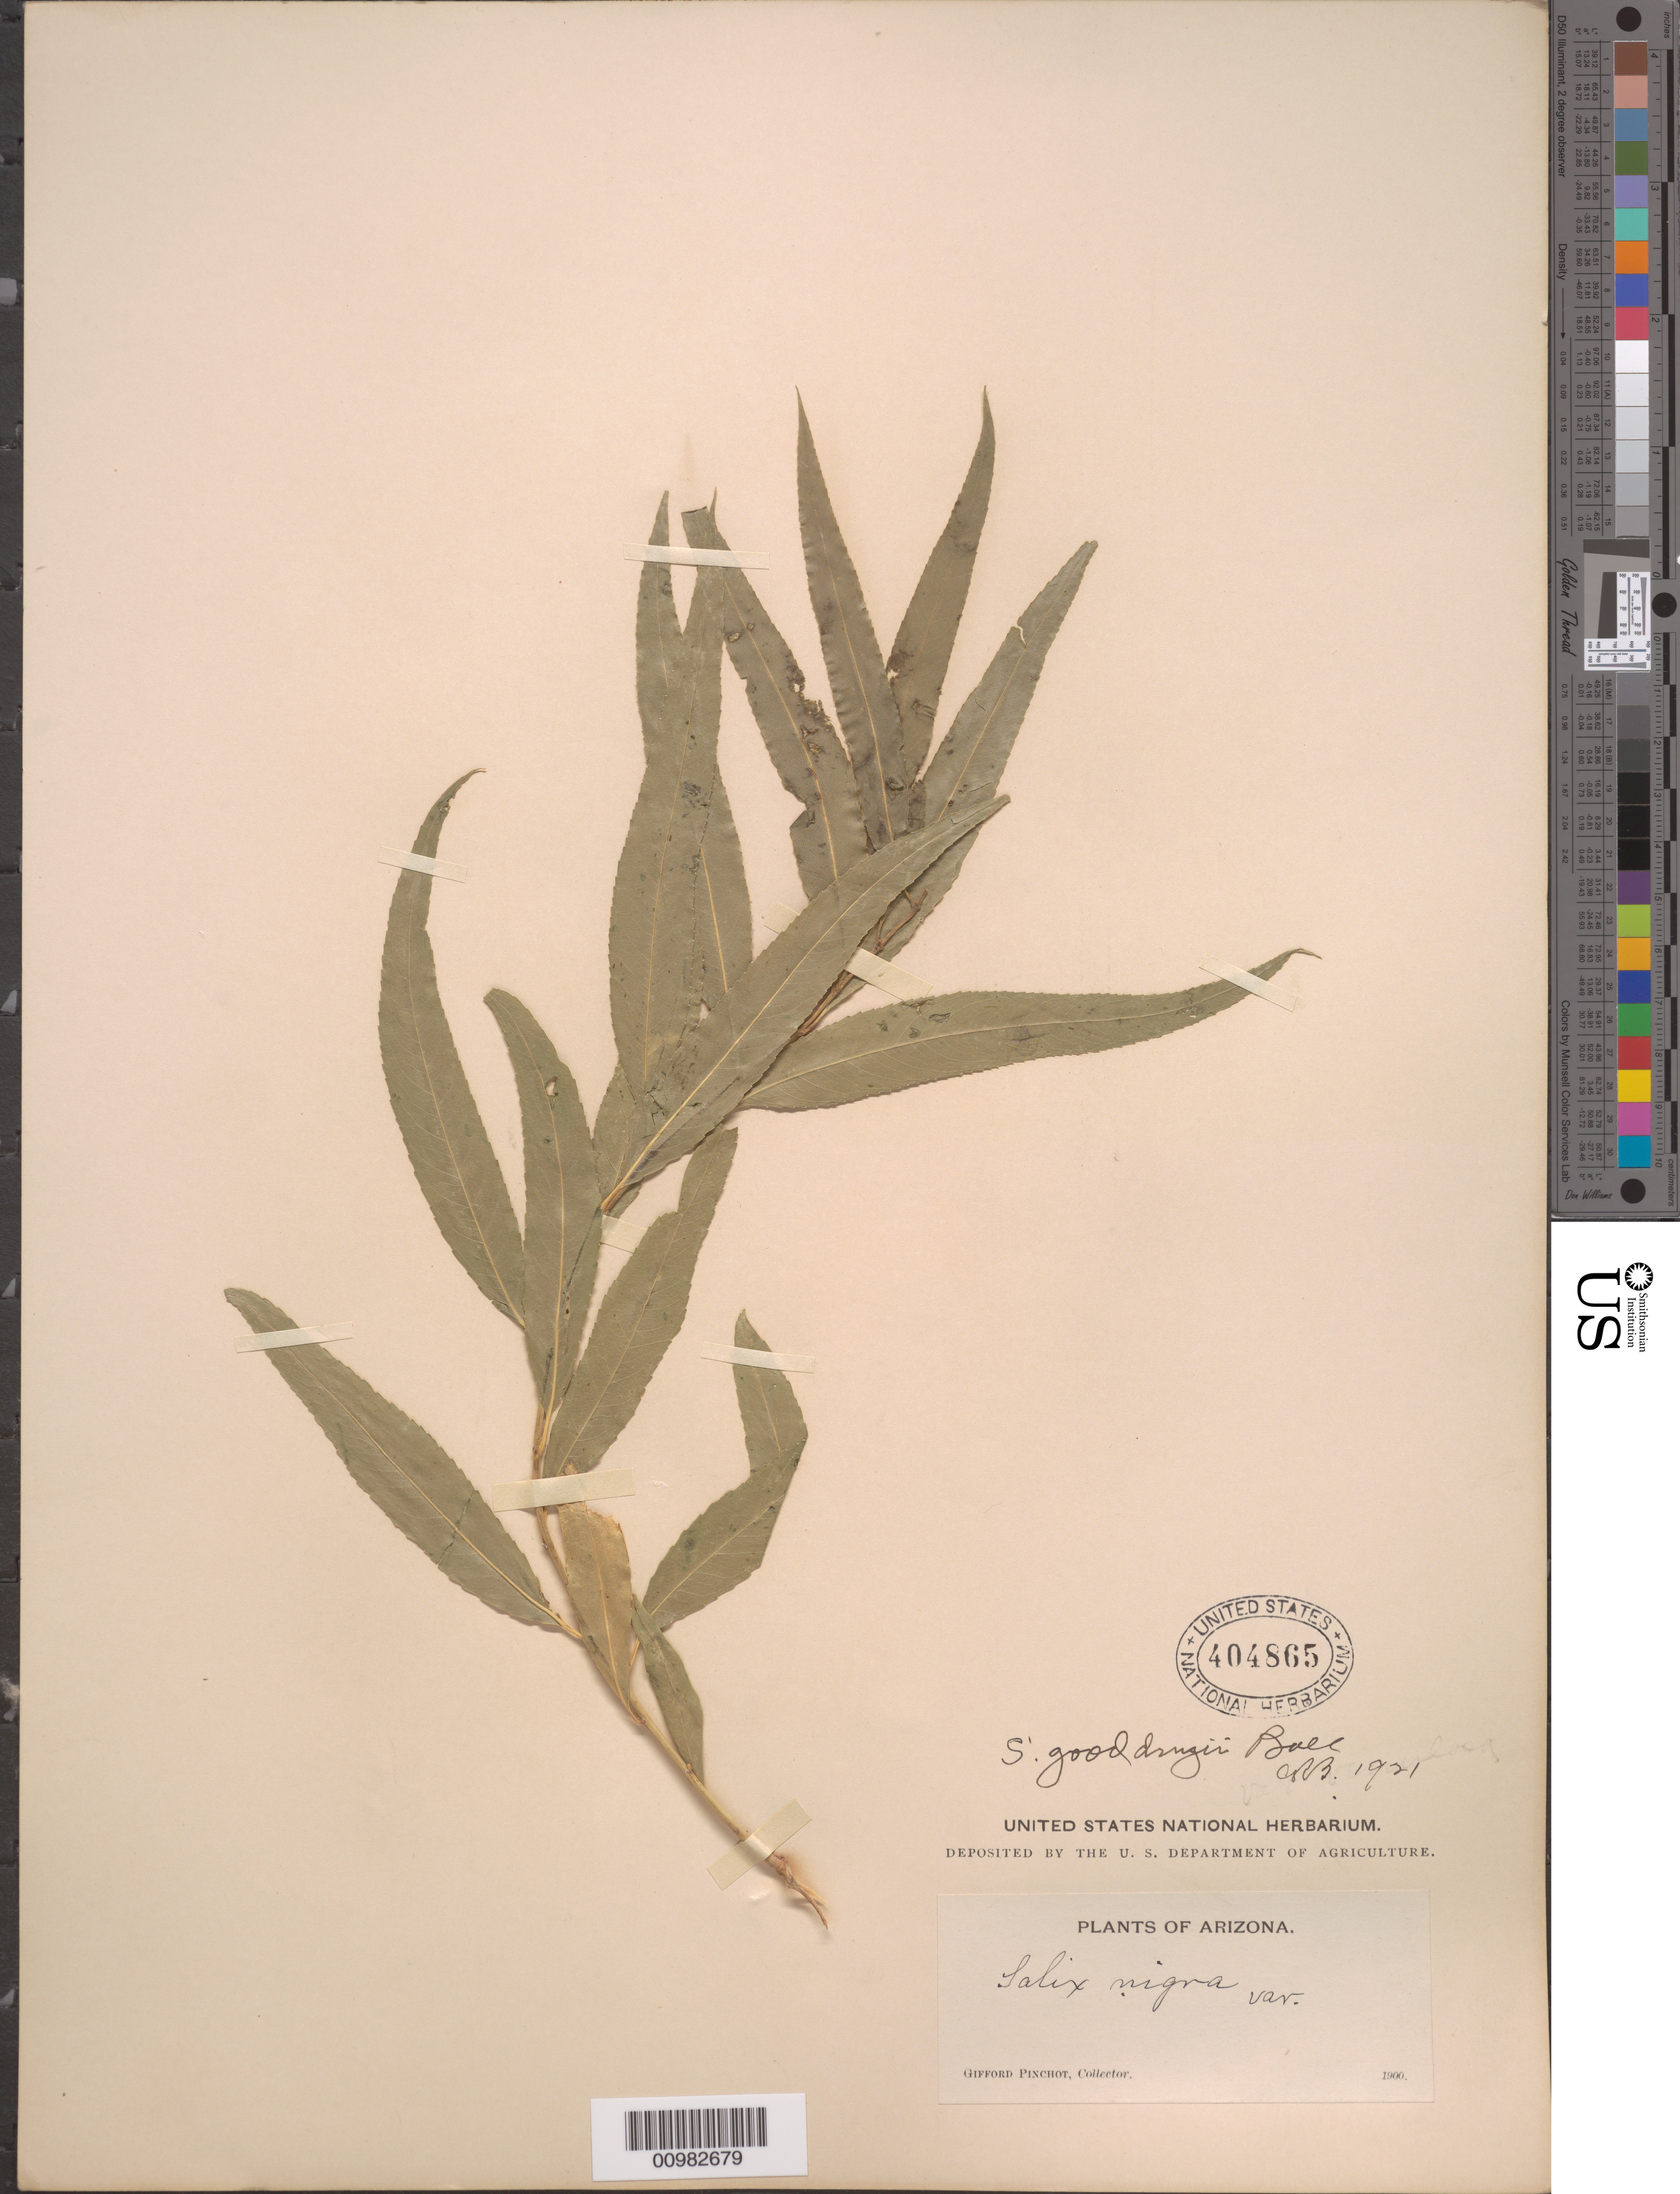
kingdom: Plantae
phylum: Tracheophyta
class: Magnoliopsida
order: Malpighiales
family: Salicaceae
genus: Salix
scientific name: Salix gooddingii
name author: C.R. Ball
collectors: G. Pinchot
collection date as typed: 1900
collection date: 1900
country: United States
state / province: Arizona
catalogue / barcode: US 404865